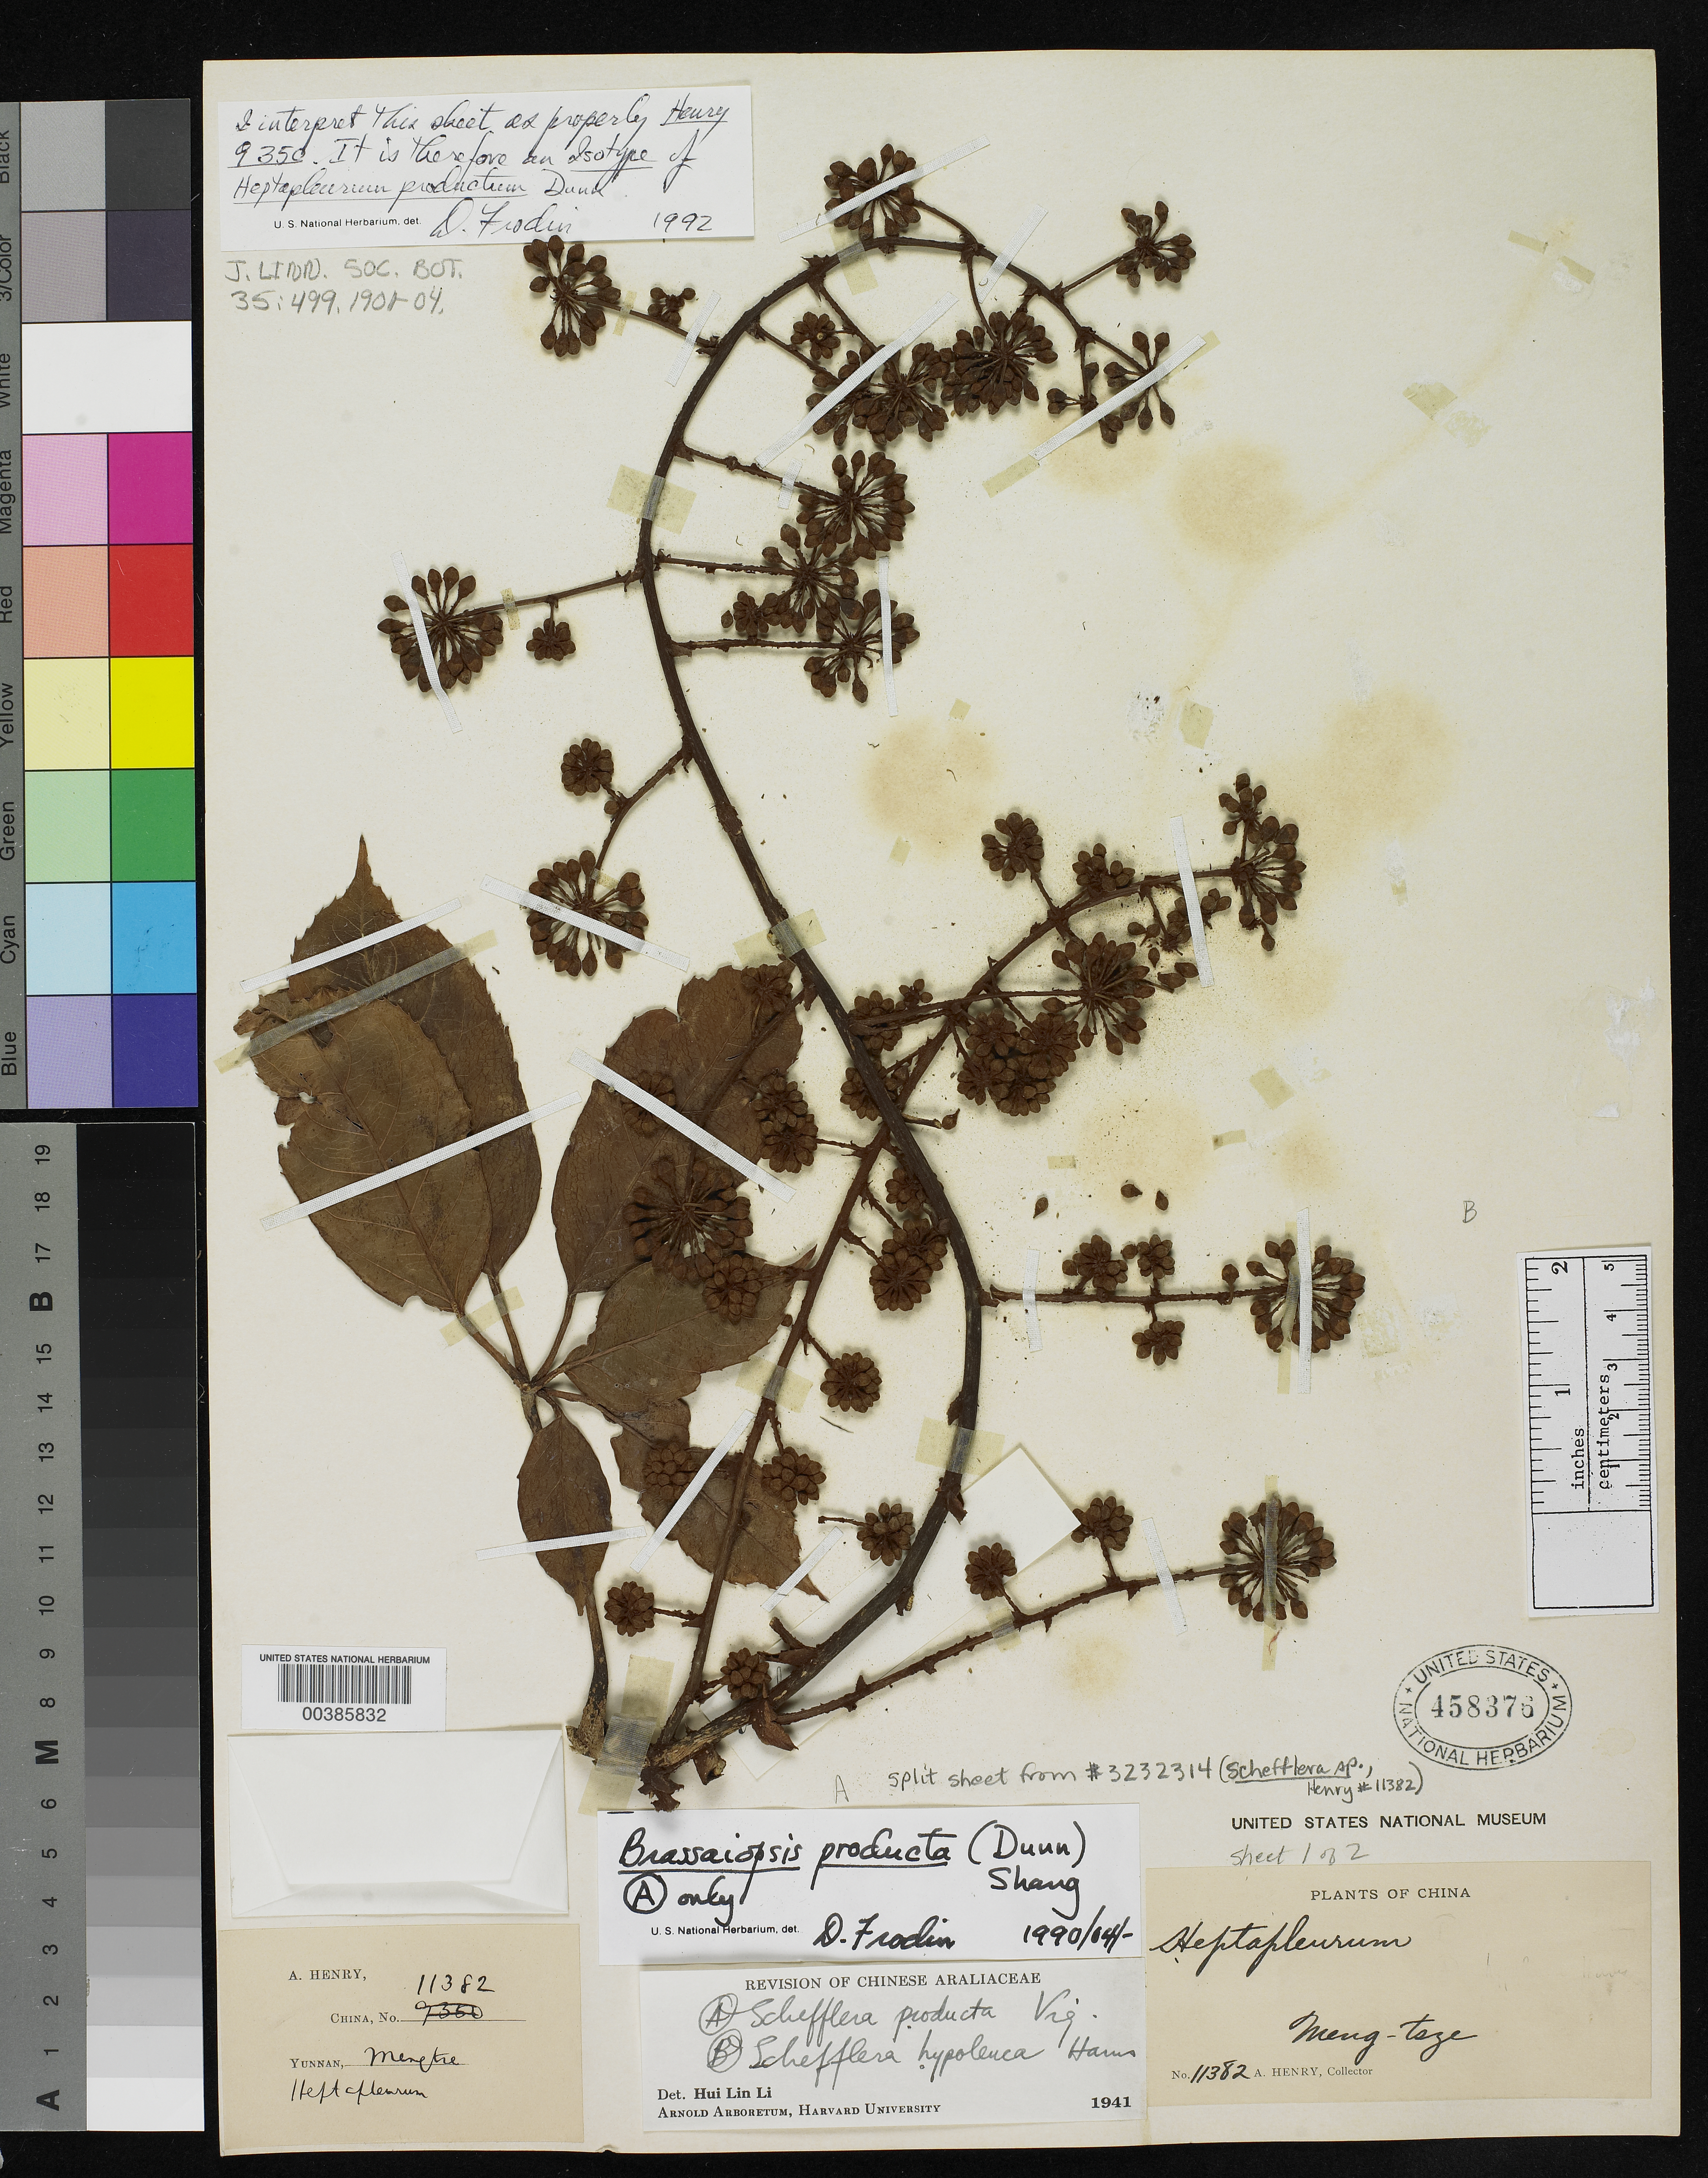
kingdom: Plantae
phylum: Tracheophyta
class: Magnoliopsida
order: Apiales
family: Araliaceae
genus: Heptapleurum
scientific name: Heptapleurum productum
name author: Dunn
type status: Isotype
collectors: A. Henry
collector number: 9350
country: China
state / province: Yunnan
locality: Meng-tsze.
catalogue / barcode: US 458376